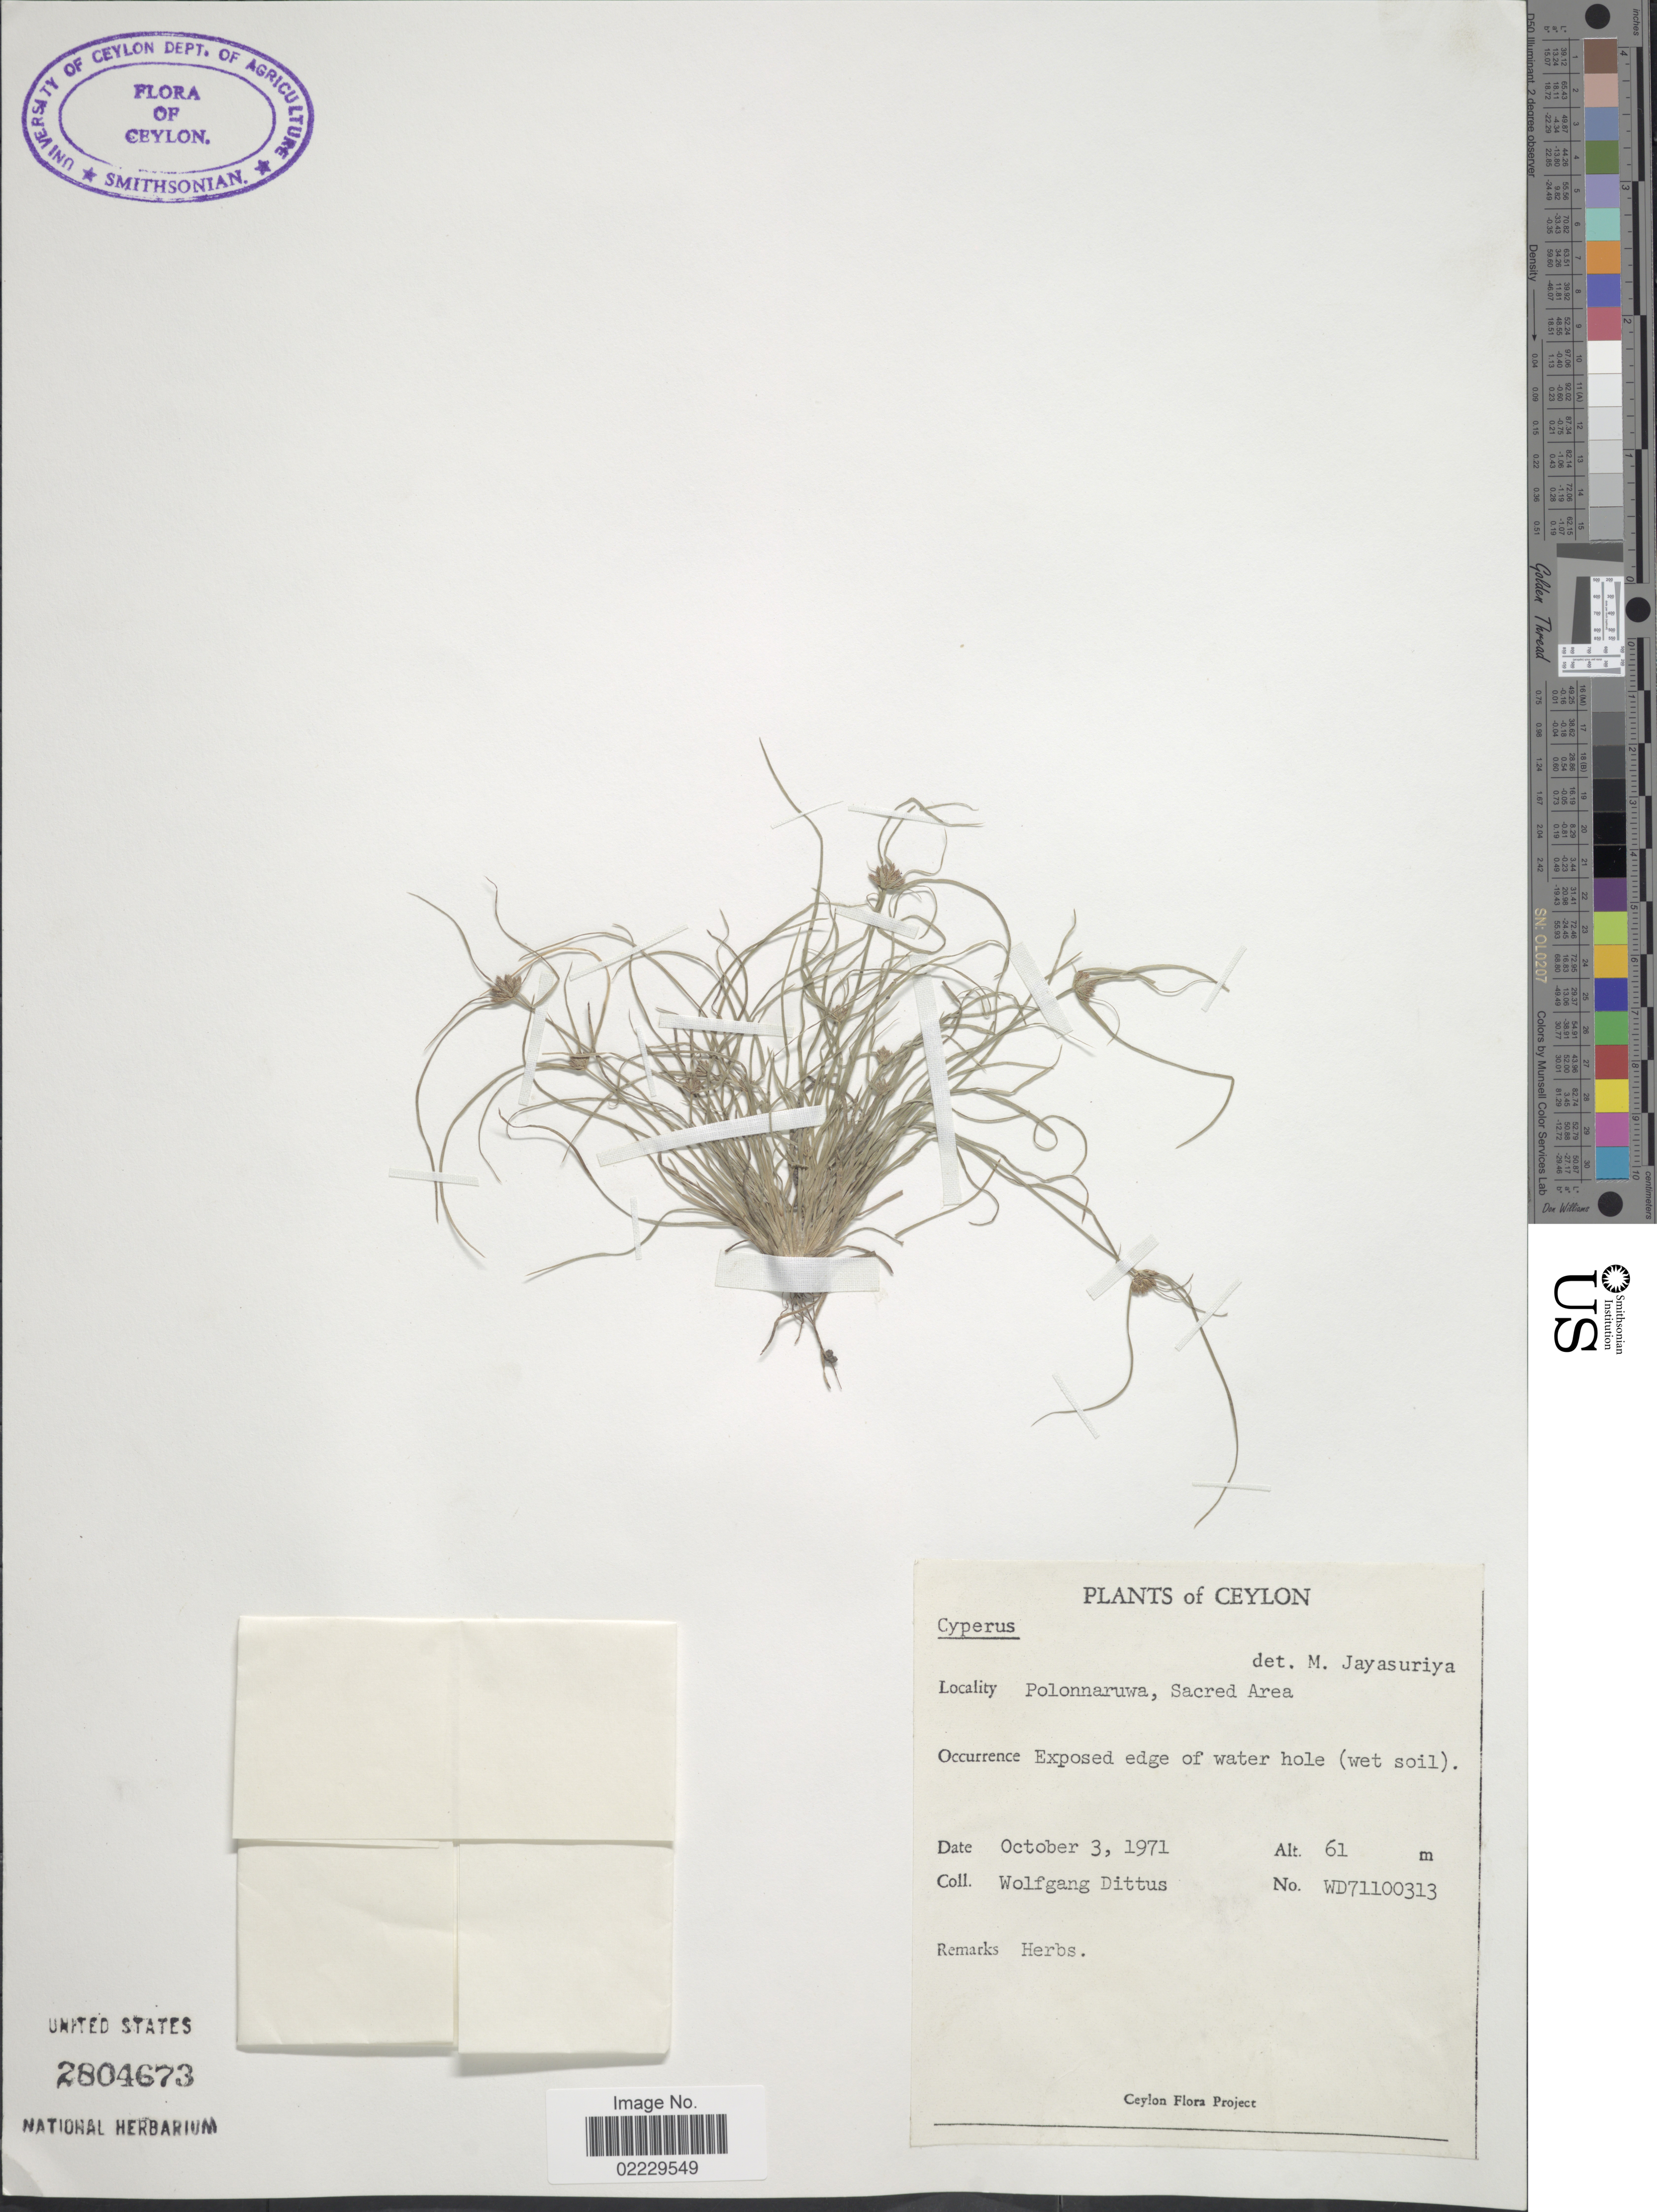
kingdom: Plantae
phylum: Tracheophyta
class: Liliopsida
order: Poales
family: Cyperaceae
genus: Fimbristylis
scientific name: Fimbristylis argentea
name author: (Rottb.) Vahl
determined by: Strong, Mark T., (BOT), Smithsonian Institution - National Museum of Natural History (UNITED STATES)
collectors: W. Dittus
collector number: WD71100313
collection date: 1971-10-03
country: Sri Lanka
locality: Ceylon, Polonnaruwa, Sacred Area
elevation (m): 61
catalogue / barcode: US 2804673